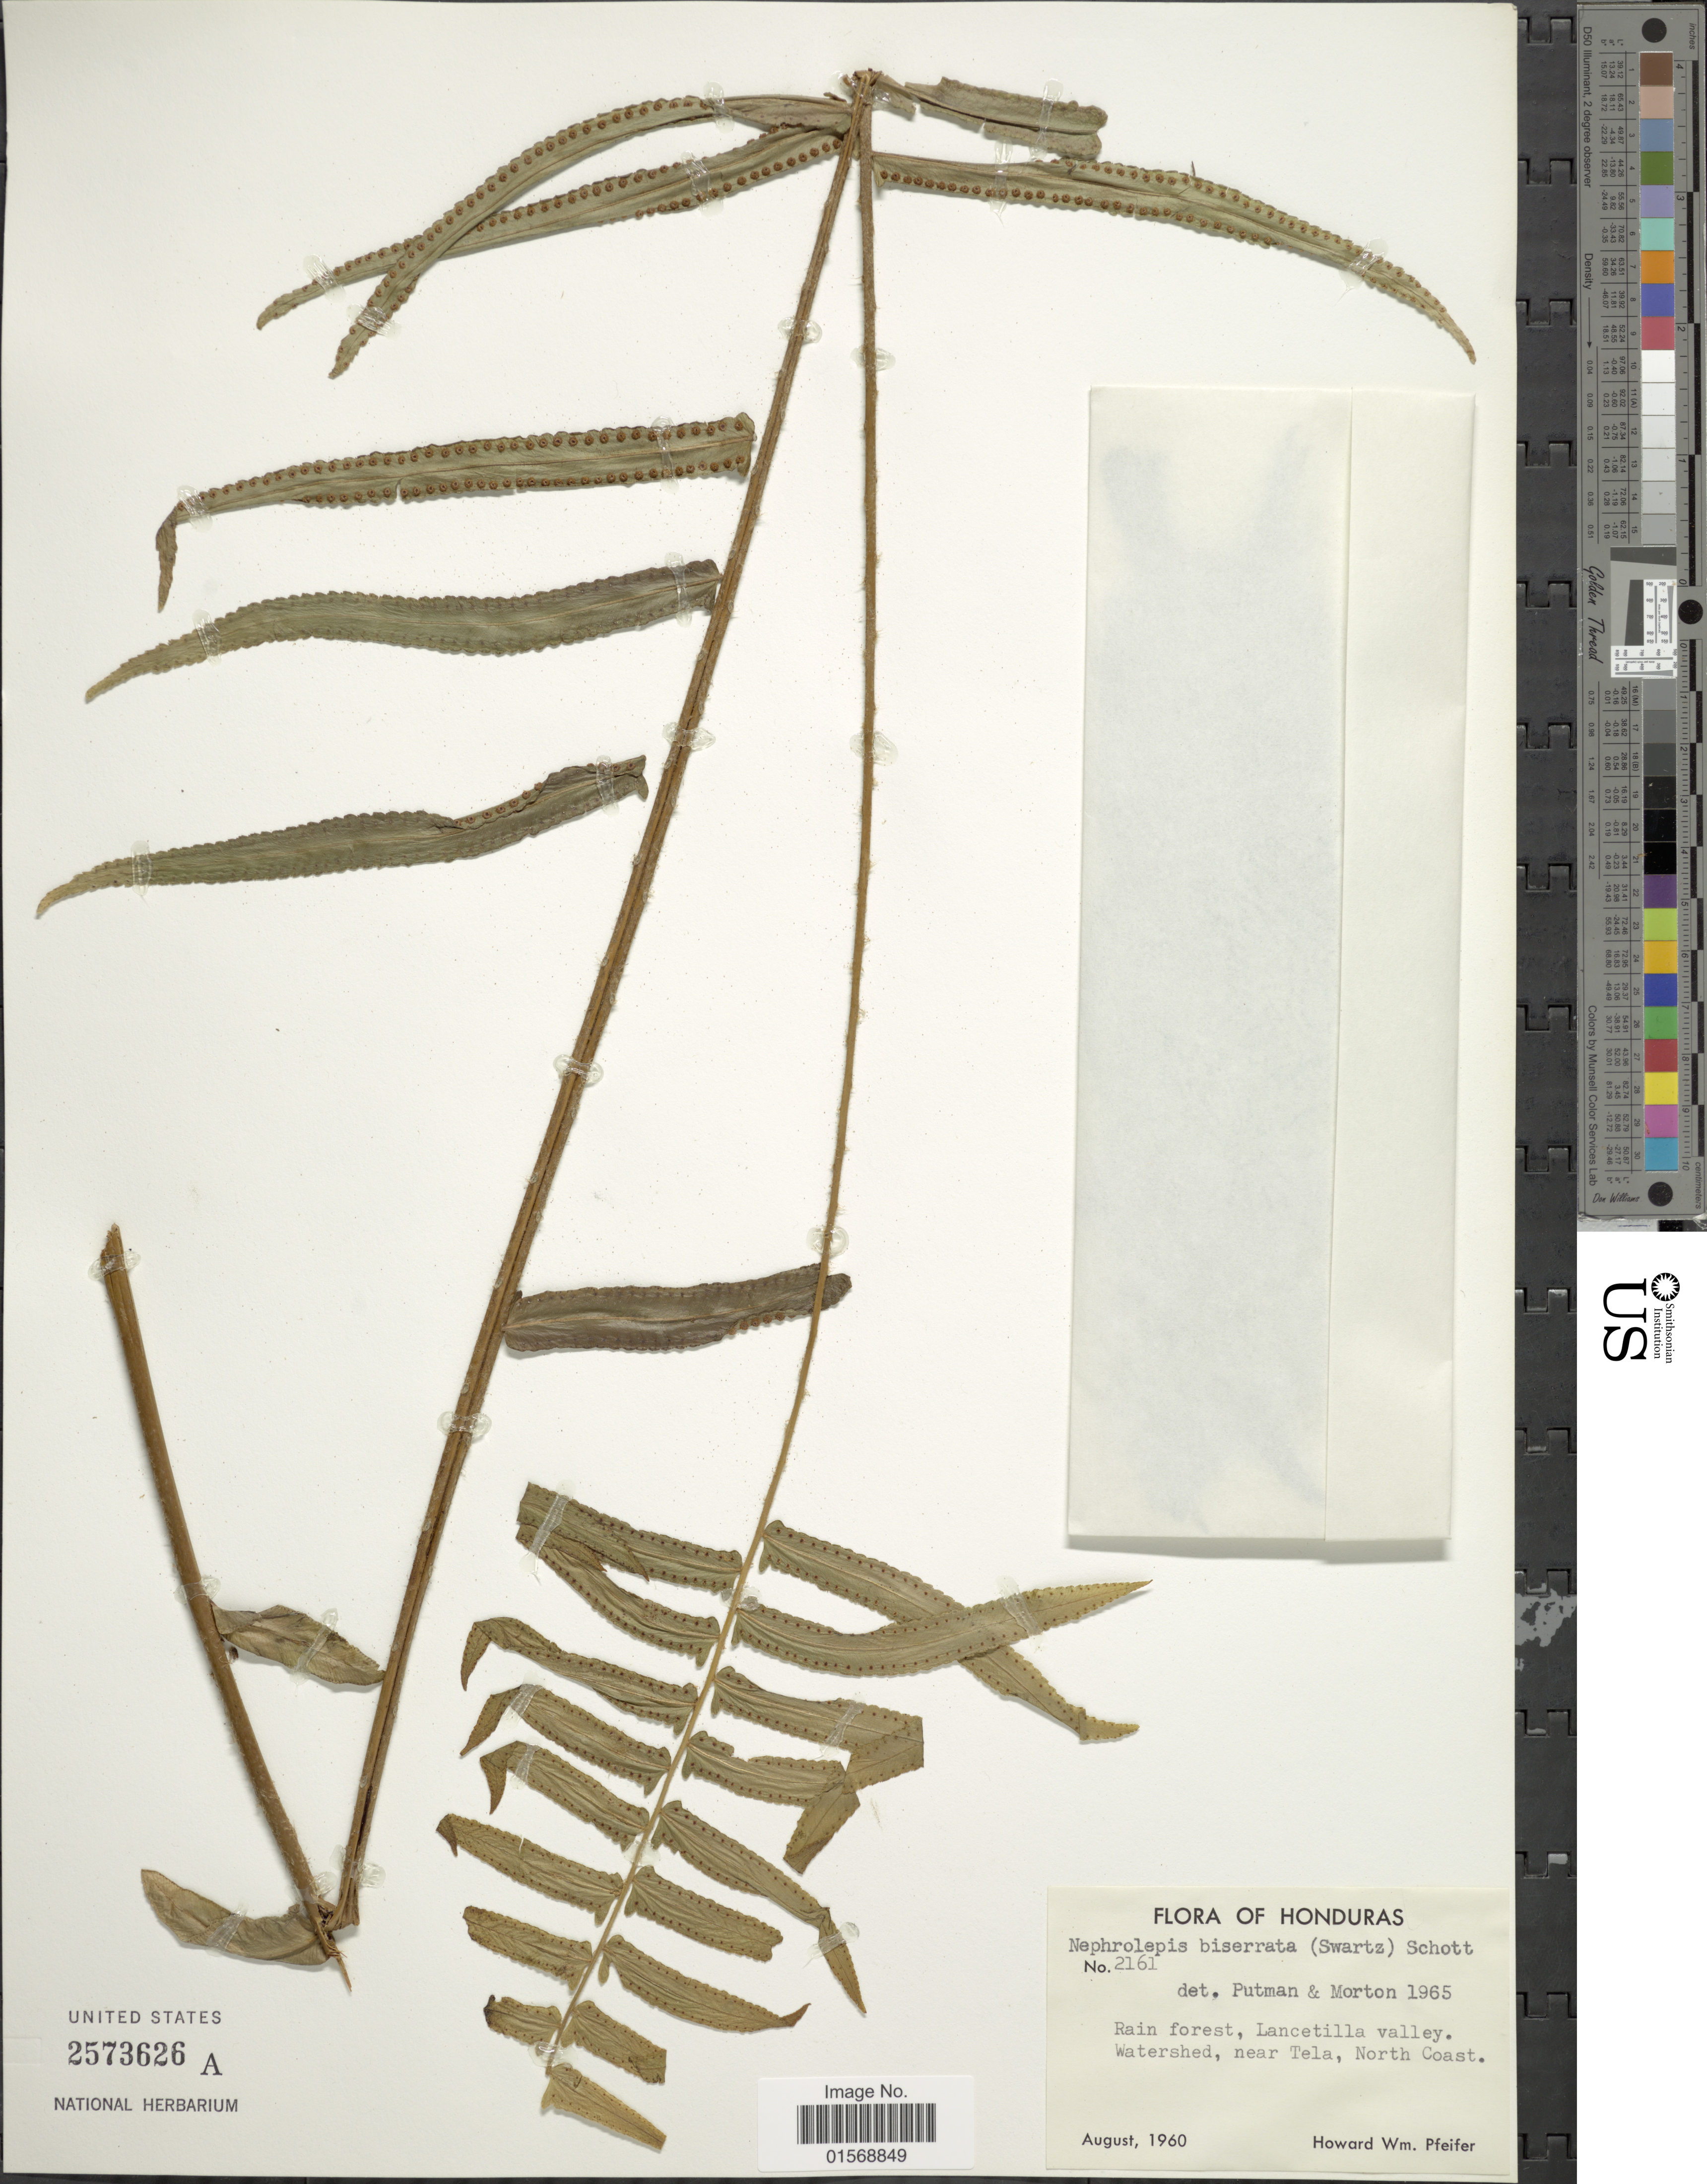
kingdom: Plantae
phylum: Tracheophyta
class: Polypodiopsida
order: Polypodiales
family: Nephrolepidaceae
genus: Nephrolepis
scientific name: Nephrolepis biserrata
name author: (Sw.) Schott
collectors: H. W. Pfeifer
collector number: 2161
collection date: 1960-08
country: Honduras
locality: Honduras, Rain forest, Lancetilla valley. Watershed, near Tela, North Coast.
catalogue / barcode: US 2573626A